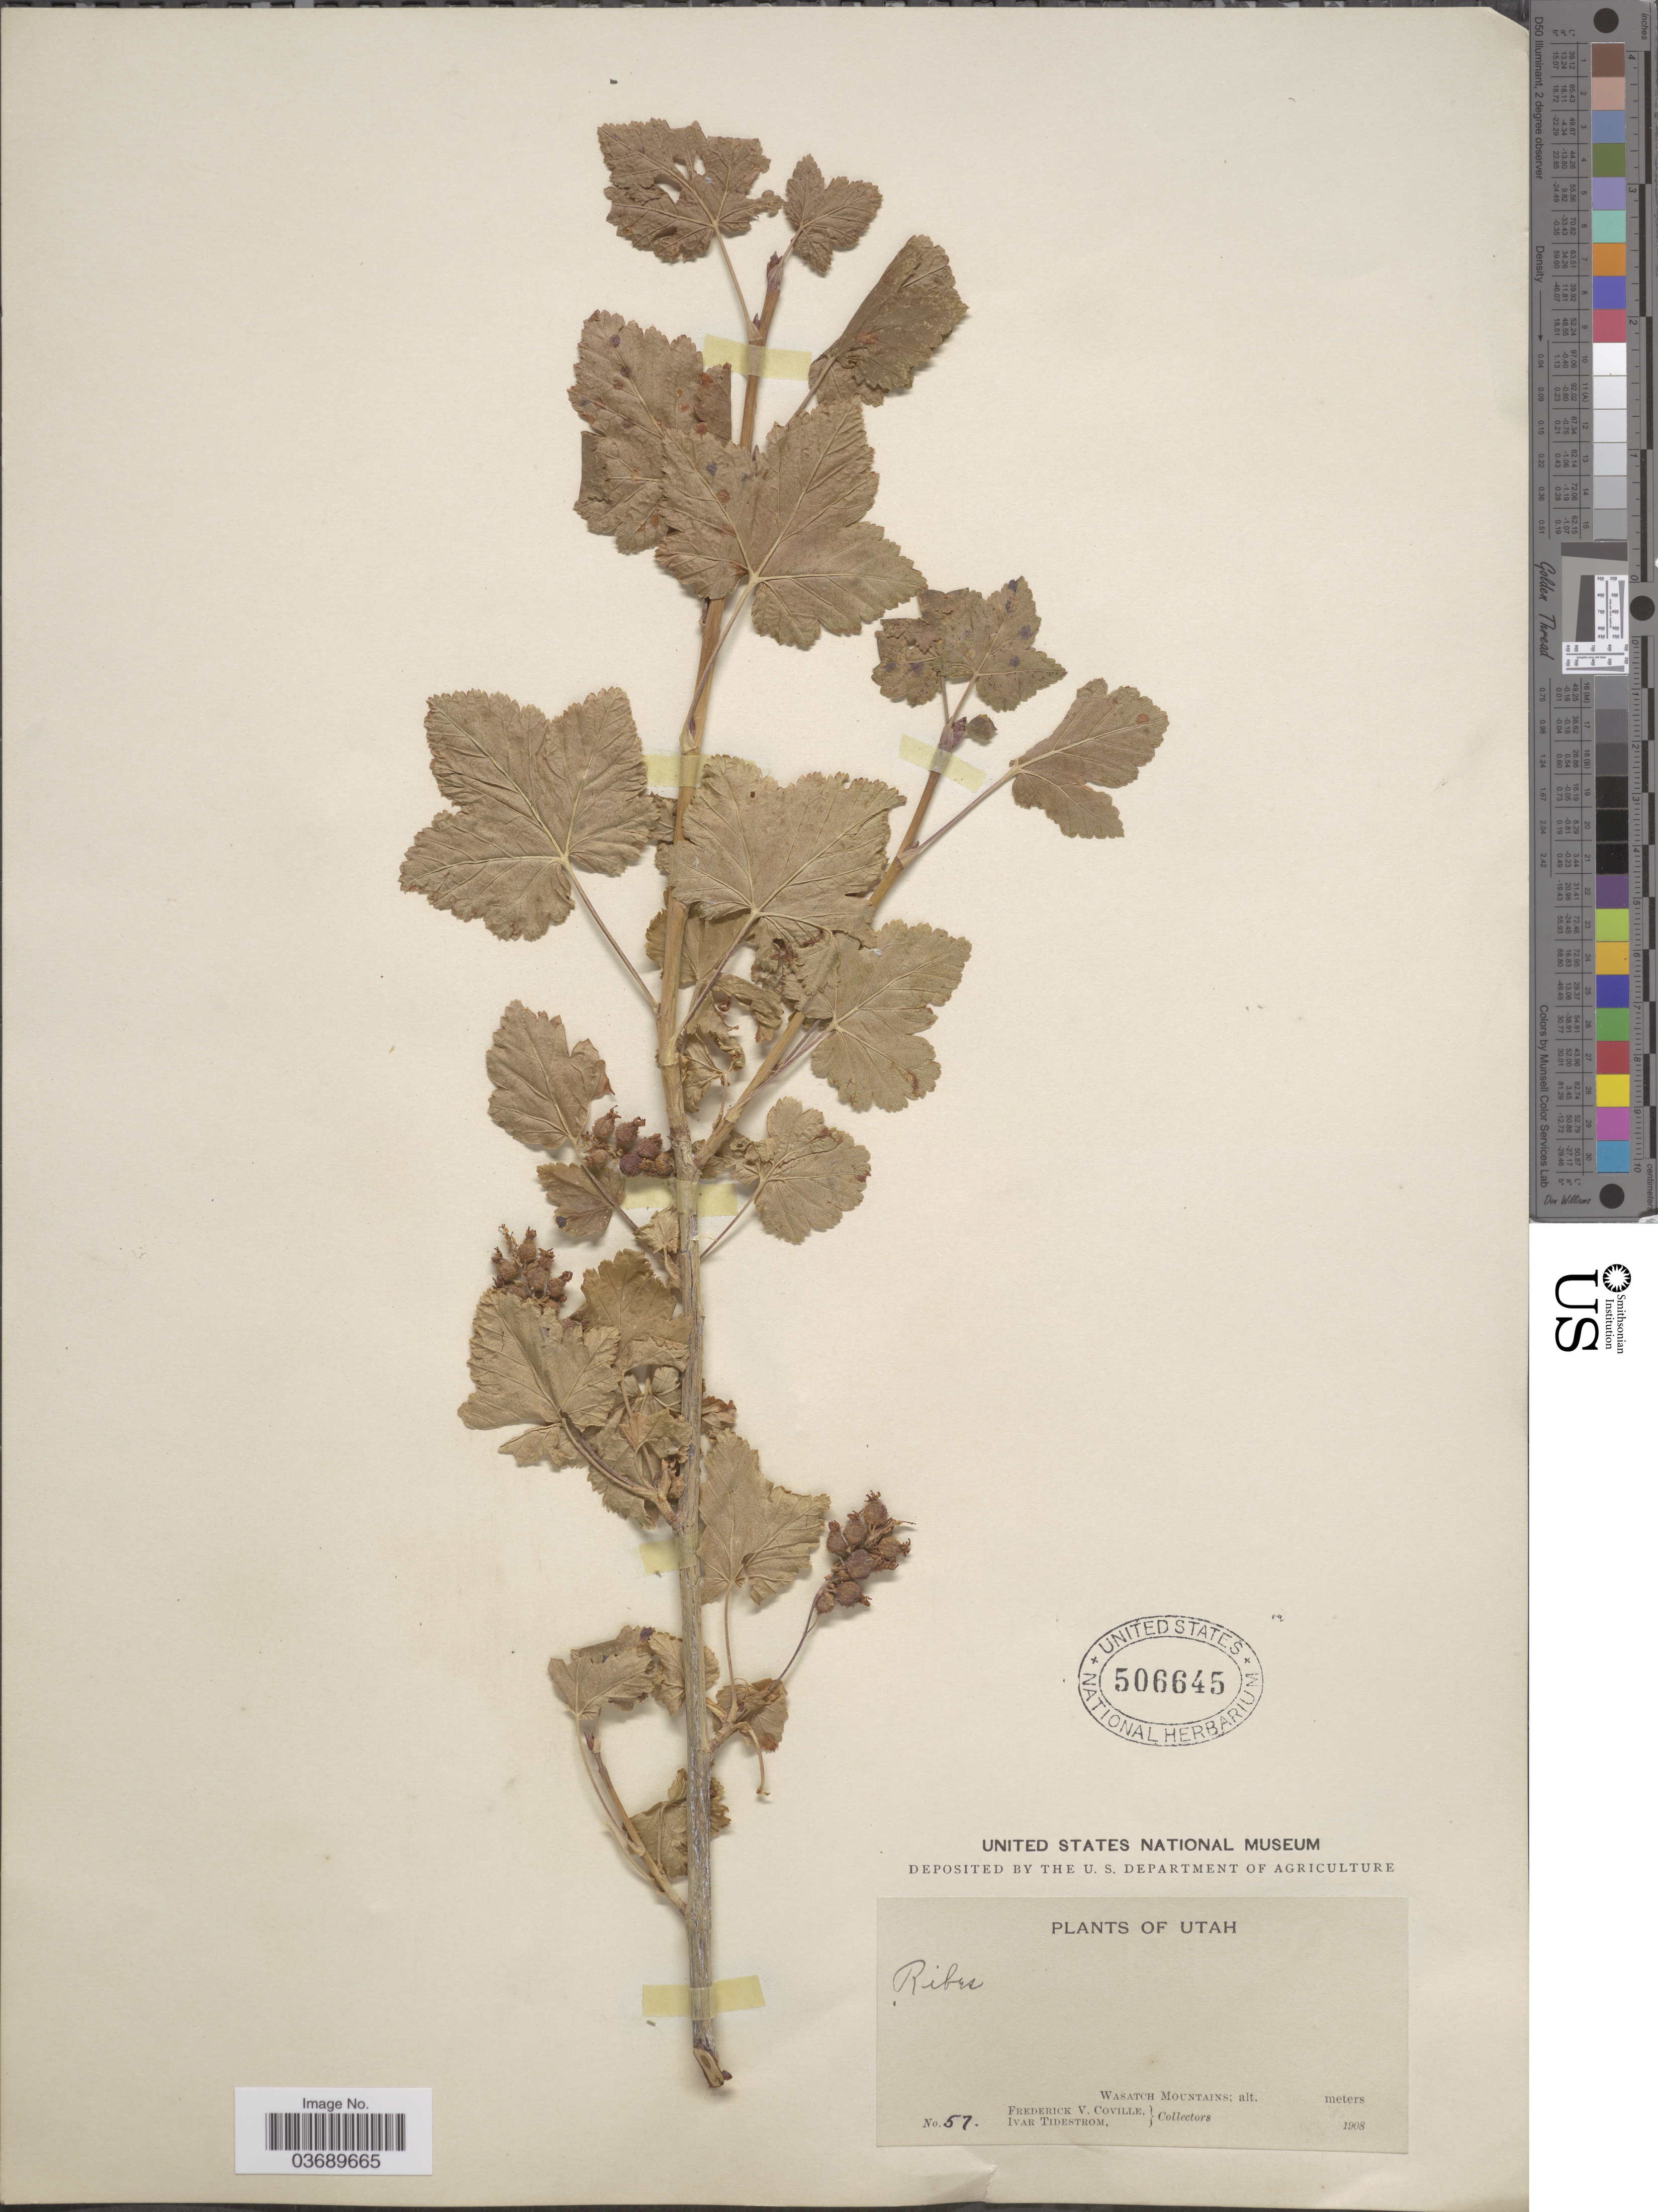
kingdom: Plantae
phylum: Tracheophyta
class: Magnoliopsida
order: Saxifragales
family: Grossulariaceae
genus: Ribes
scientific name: Ribes sp.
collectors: F. V. Coville & I. F. Tidestrom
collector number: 57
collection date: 1908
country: United States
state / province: Utah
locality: Wasatch Mountains.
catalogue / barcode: US 506645